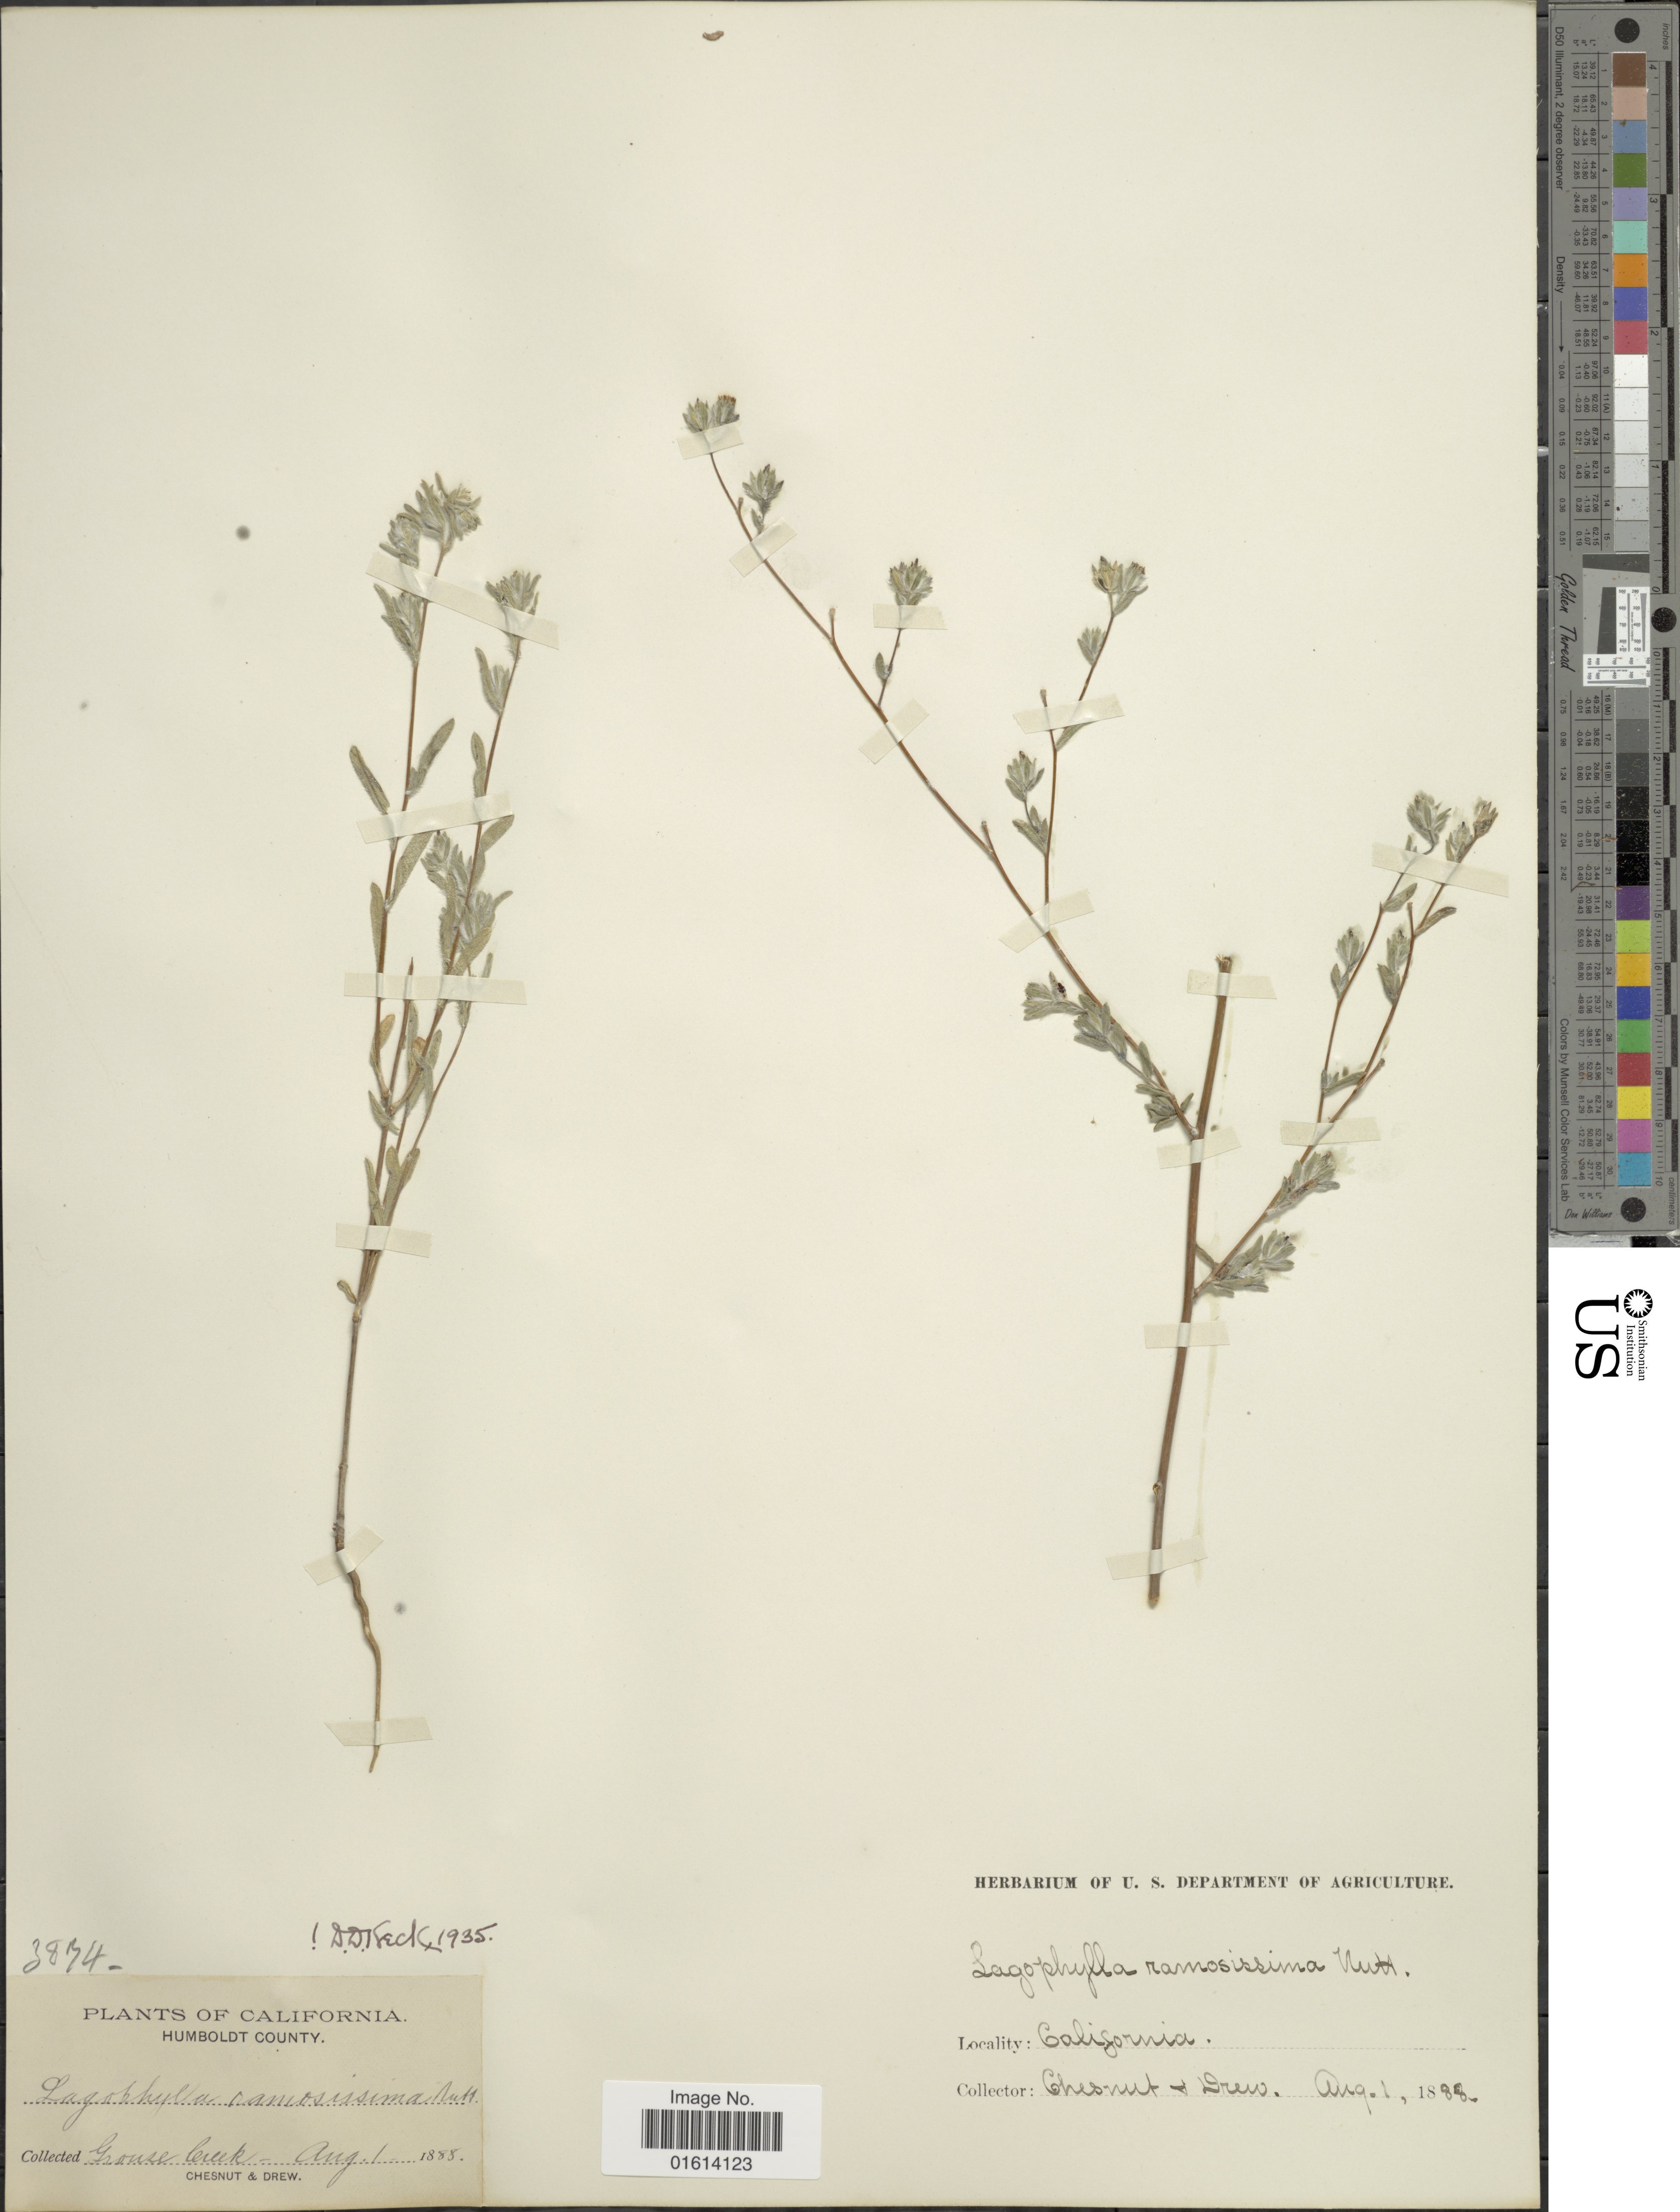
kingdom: Plantae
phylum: Tracheophyta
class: Magnoliopsida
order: Asterales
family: Asteraceae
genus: Lagophylla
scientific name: Lagophylla ramosissima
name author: Nutt.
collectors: V. K. Chesnut & Drew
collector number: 3874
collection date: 1888-08-01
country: United States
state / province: California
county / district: Humboldt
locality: Humboldt County, Grouse Creek